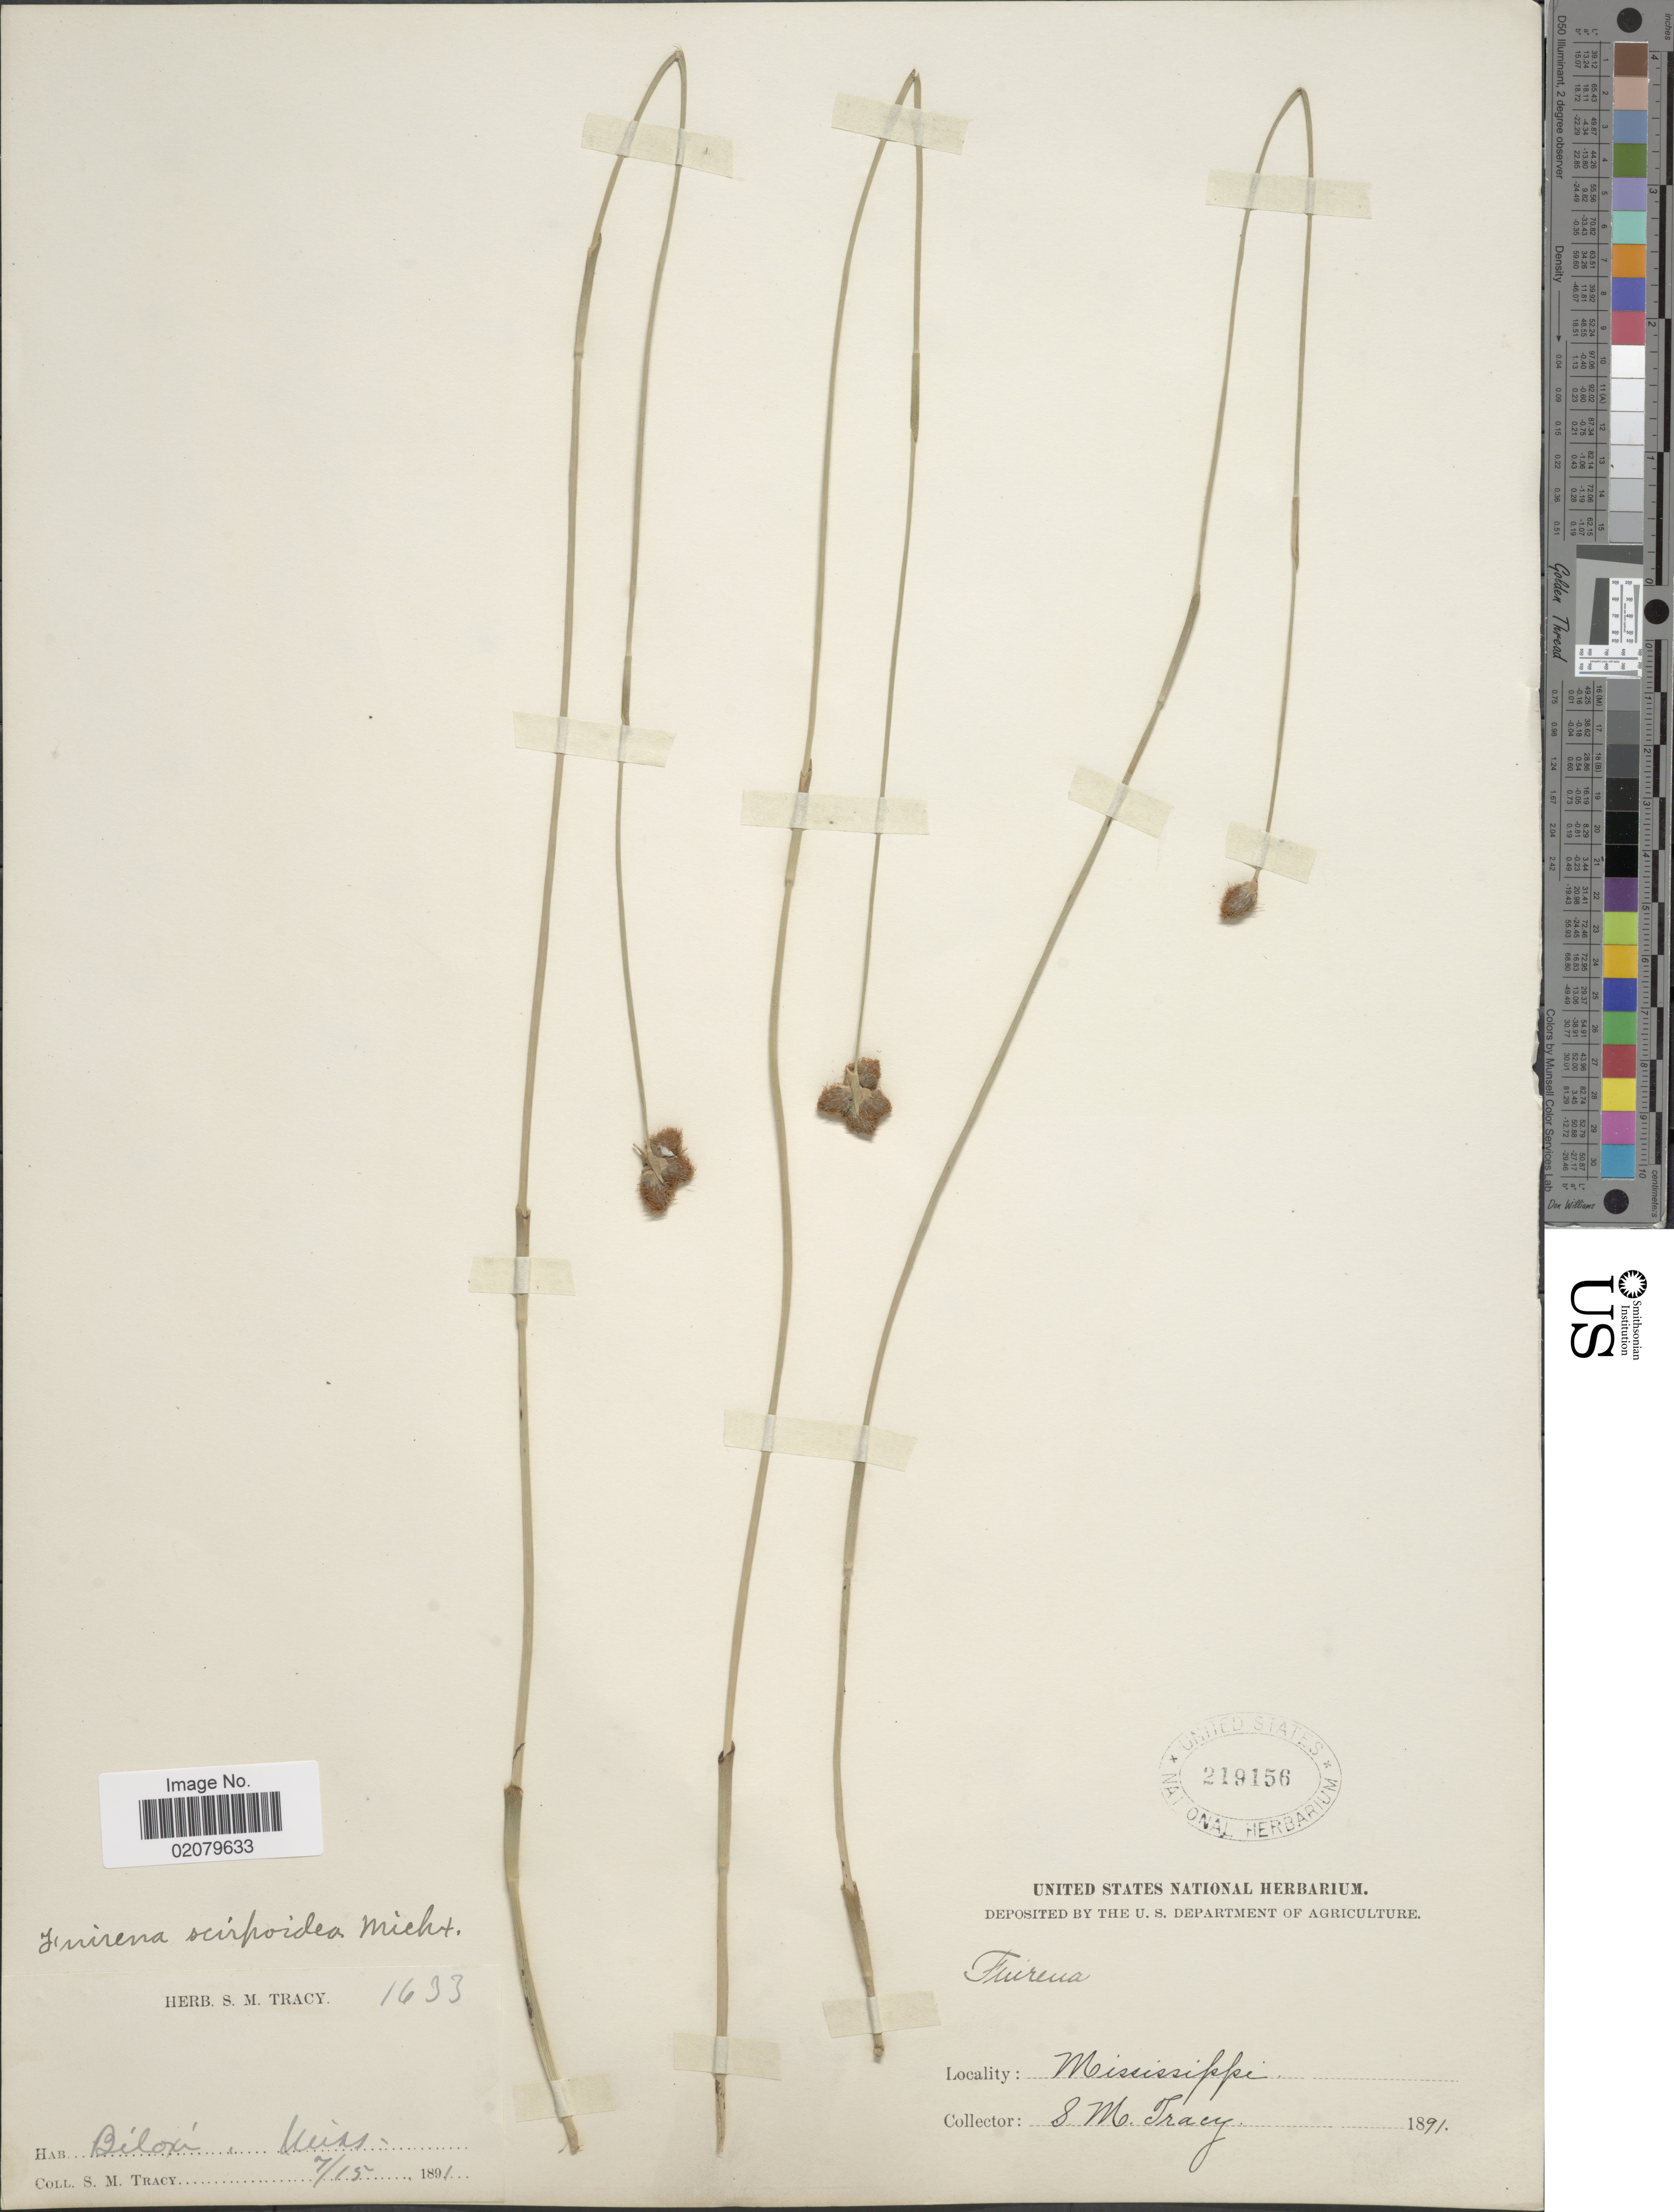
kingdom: Plantae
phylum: Tracheophyta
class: Liliopsida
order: Poales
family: Cyperaceae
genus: Fuirena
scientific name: Fuirena scirpoidea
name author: Michx.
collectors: S. M. Tracy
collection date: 1891-07-15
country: United States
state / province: Mississippi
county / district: Harrison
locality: Biloxi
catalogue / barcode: US 219156